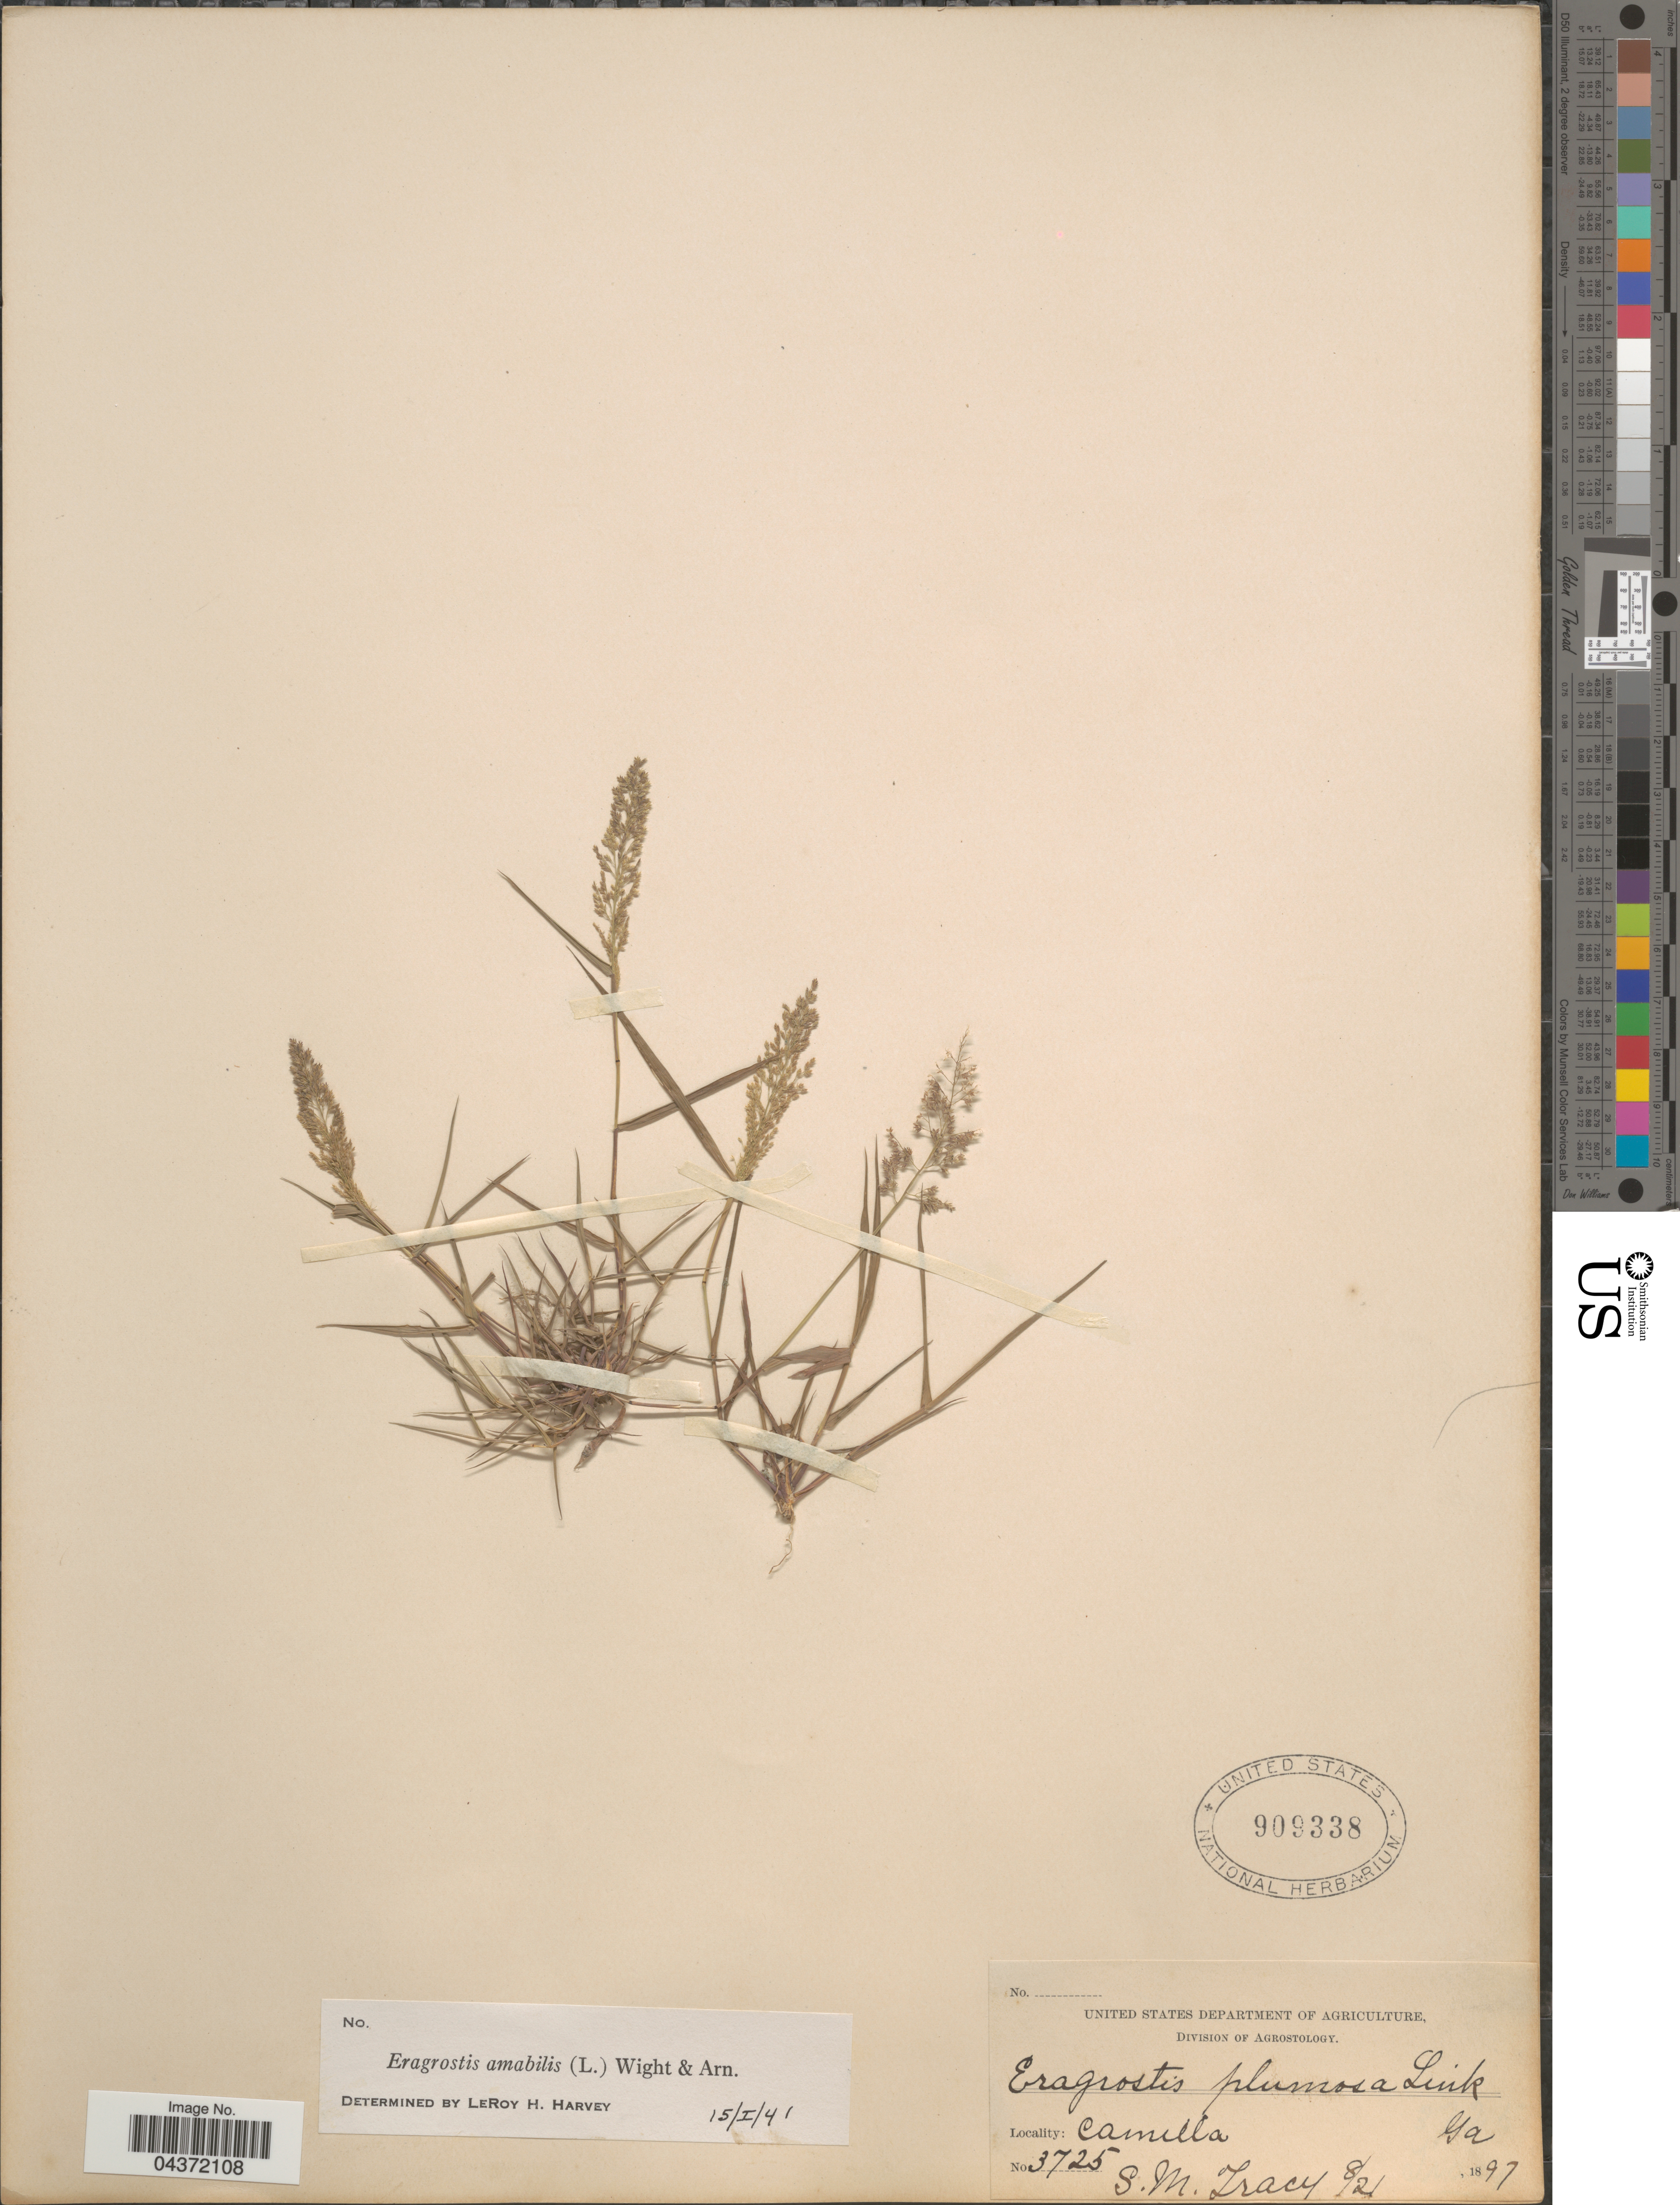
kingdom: Plantae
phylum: Tracheophyta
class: Liliopsida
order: Poales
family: Poaceae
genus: Eragrostis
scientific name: Eragrostis tenella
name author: (L.) P. Beauv. ex Roem. & Schult.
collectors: S. M. Tracy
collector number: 3725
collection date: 1897-08-21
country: United States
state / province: Georgia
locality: Camilla.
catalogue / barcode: US 909338